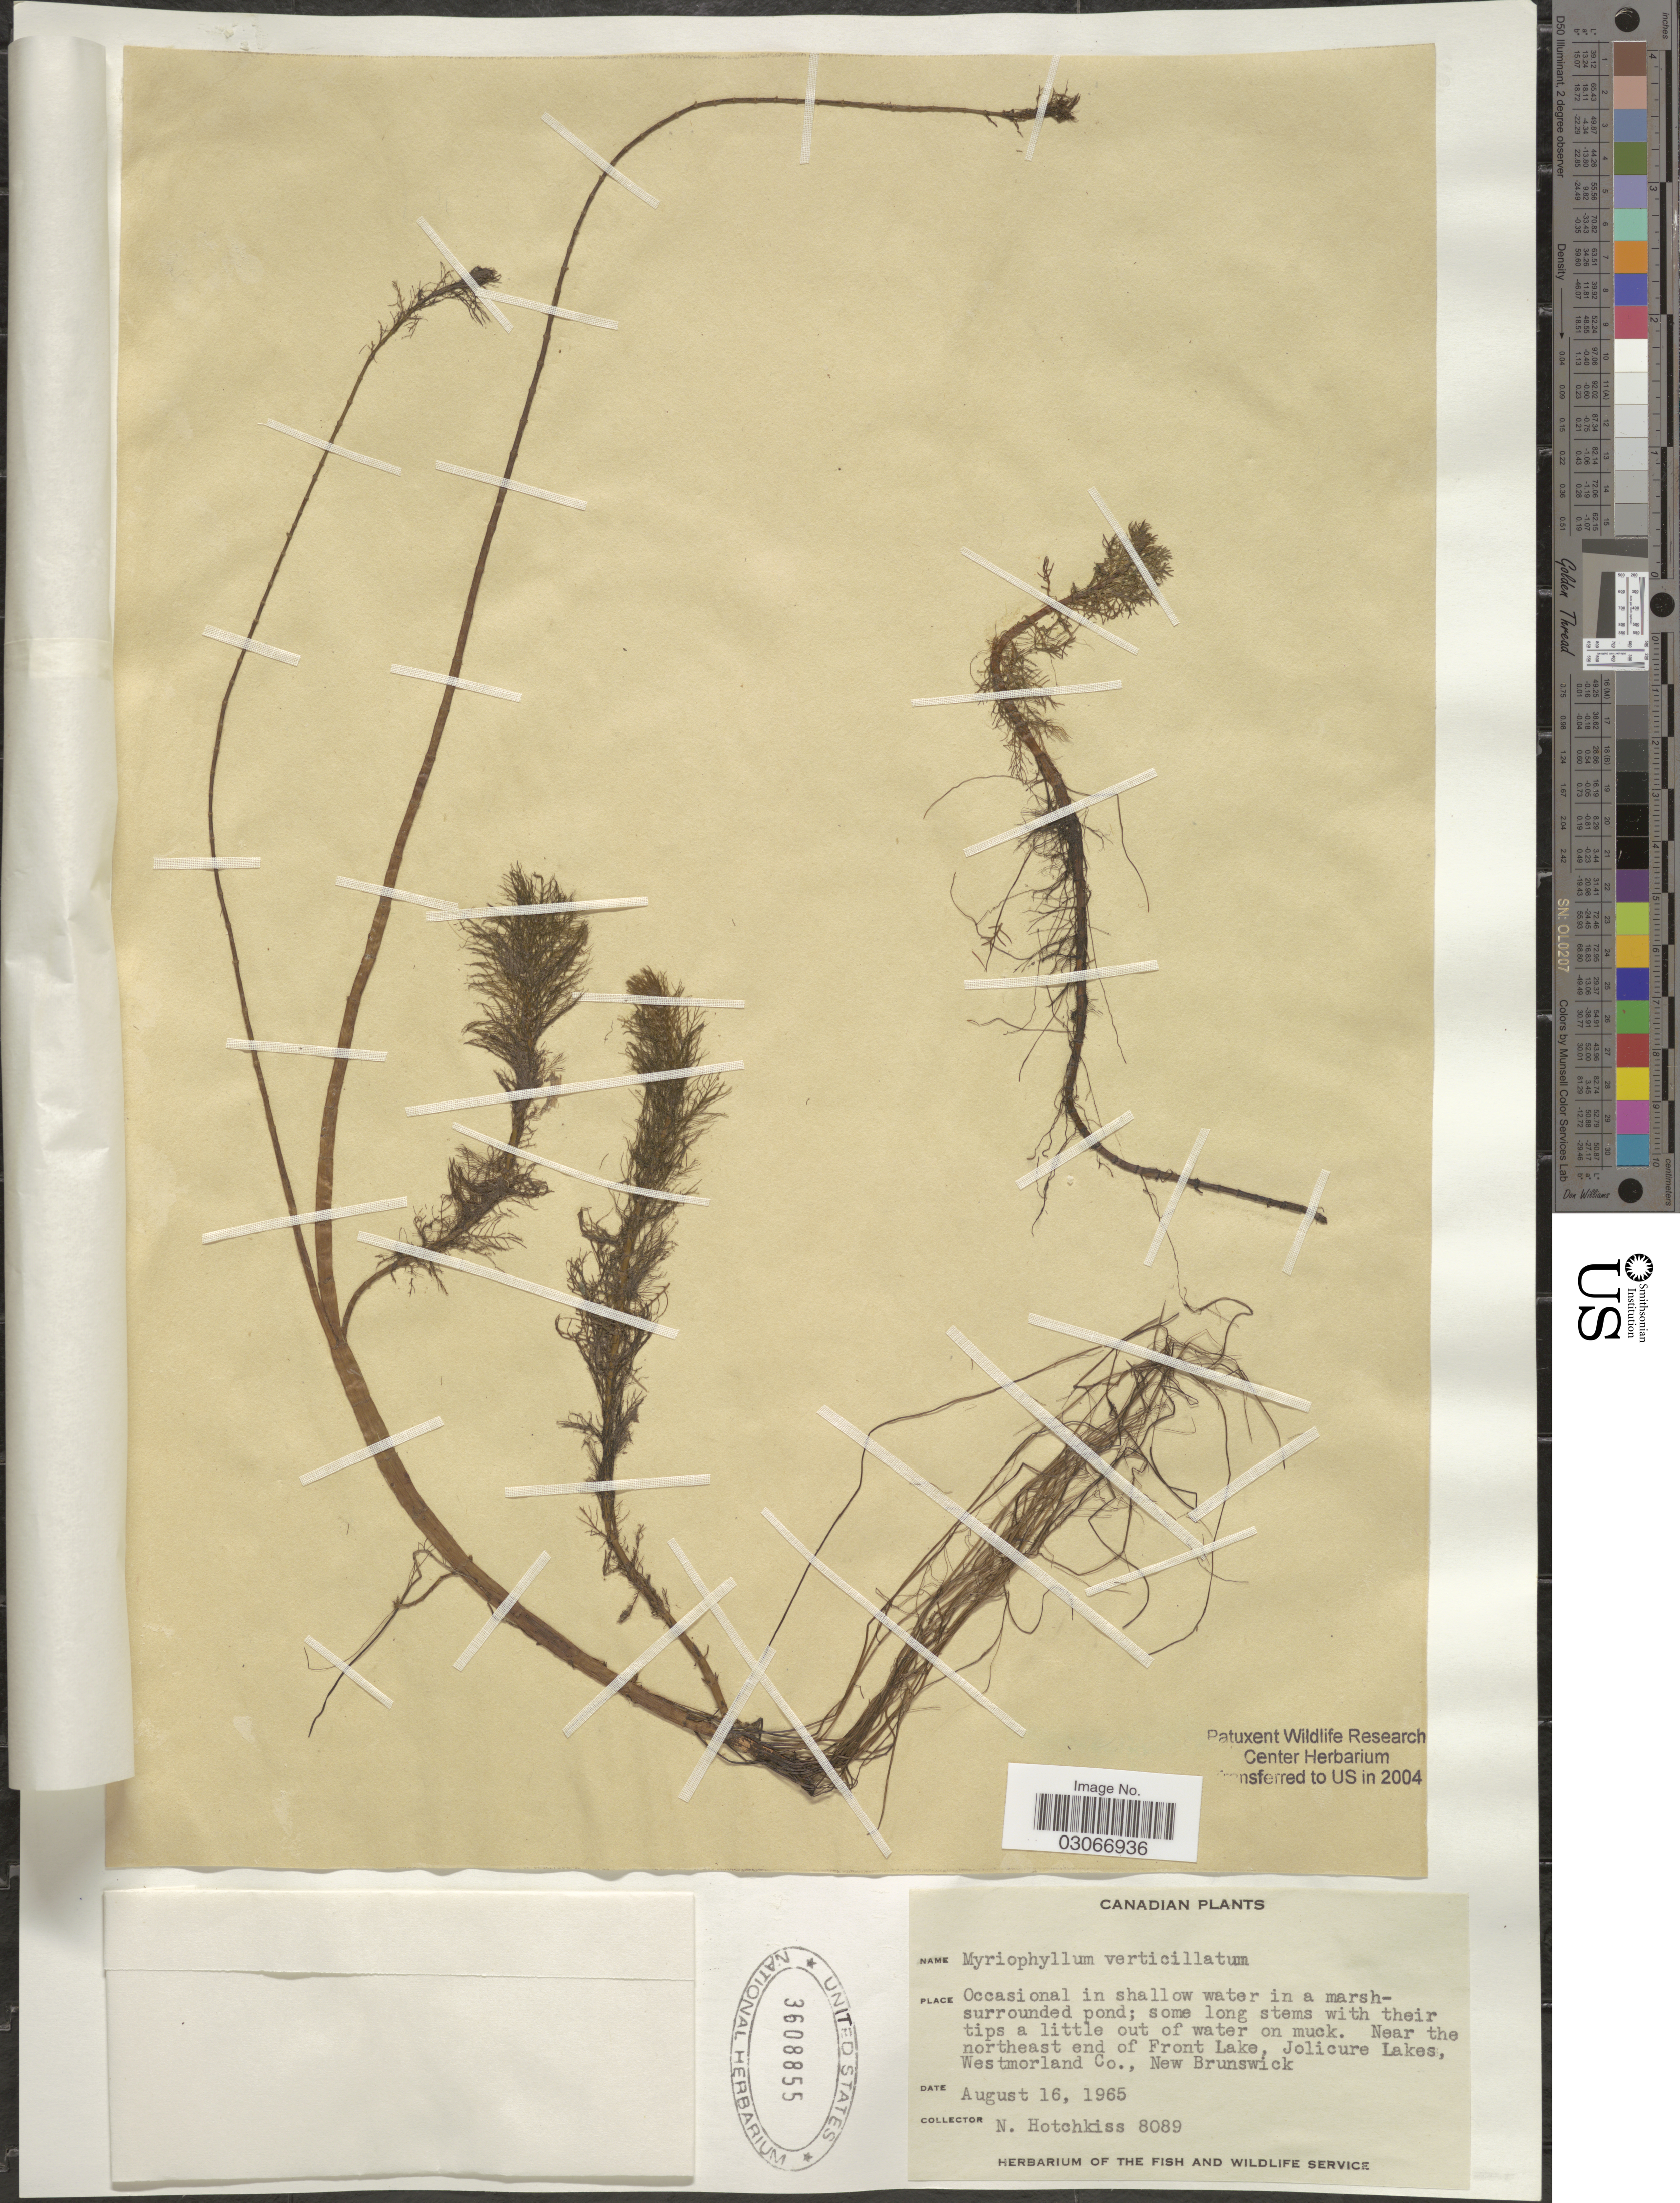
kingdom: Plantae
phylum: Tracheophyta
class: Magnoliopsida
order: Saxifragales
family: Haloragaceae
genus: Myriophyllum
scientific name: Myriophyllum verticillatum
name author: L.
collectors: N. Hotchkiss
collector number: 8089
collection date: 1965-08-16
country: Canada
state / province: New Brunswick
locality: Near the northeast end of Front Lake, Jolicure Lakes, Westmorland Co., New Brunswick.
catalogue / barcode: US 3608855